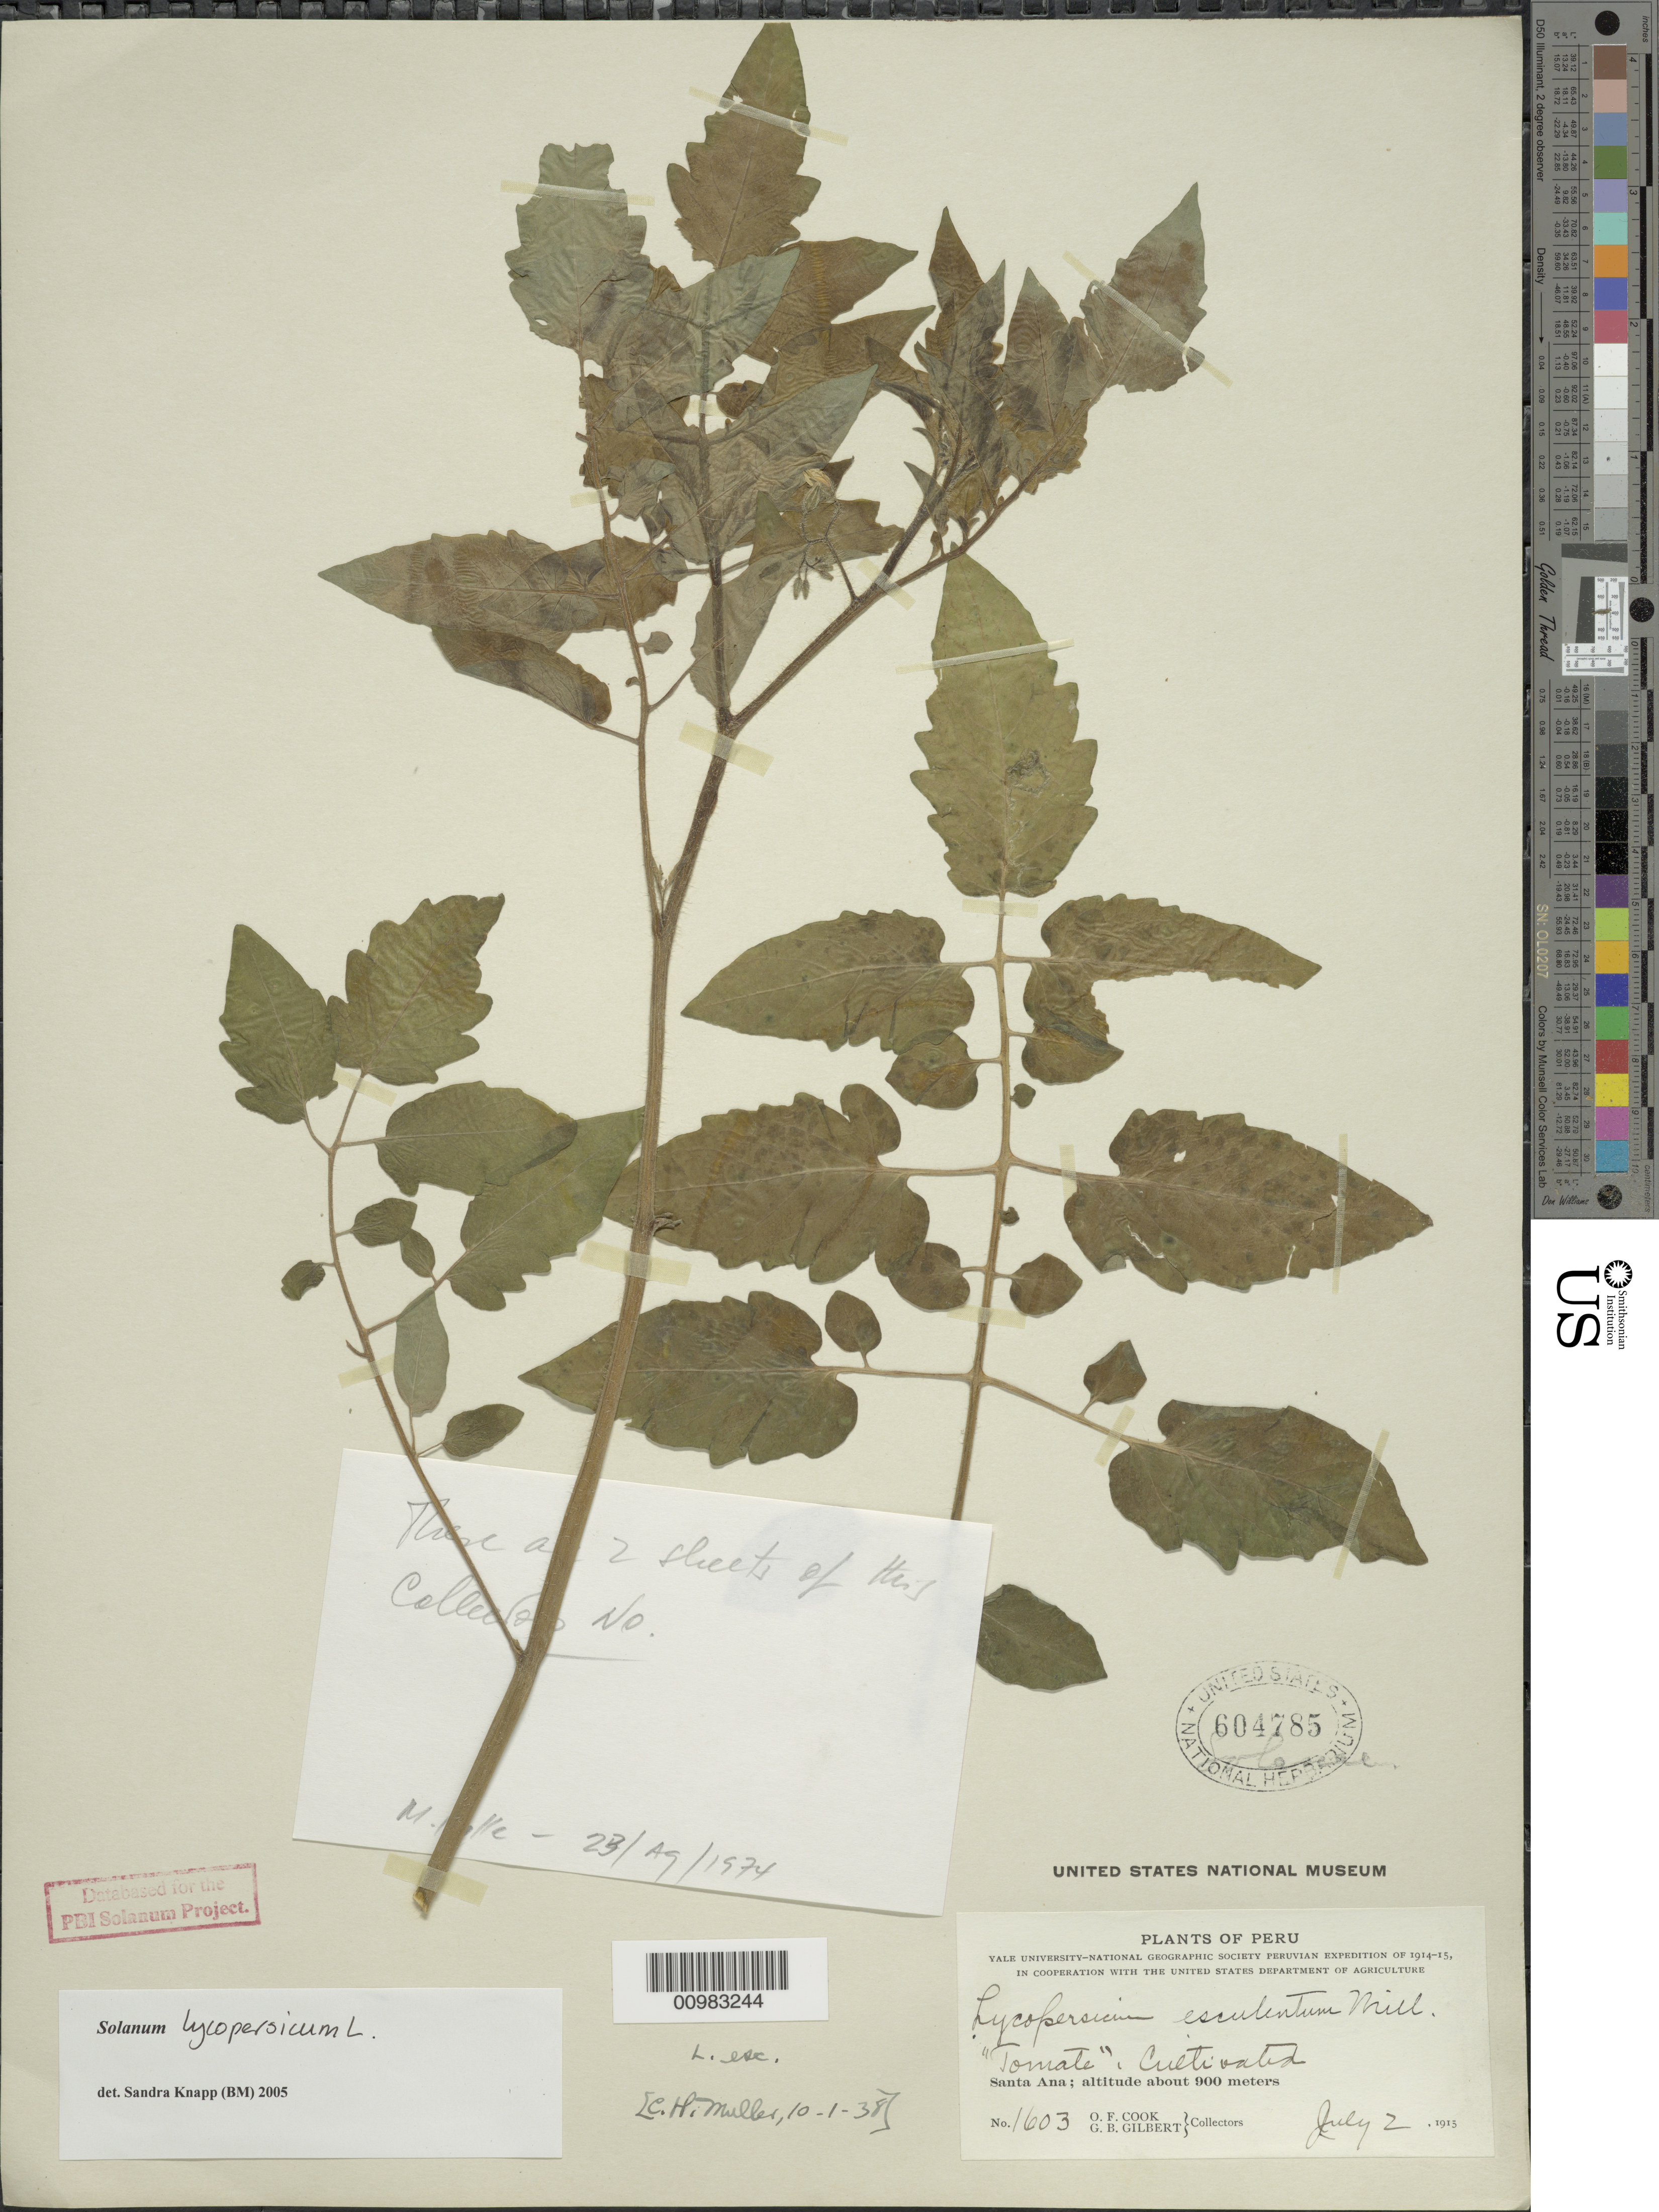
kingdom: Plantae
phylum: Tracheophyta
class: Magnoliopsida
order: Solanales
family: Solanaceae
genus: Solanum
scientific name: Solanum lycopersicum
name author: L.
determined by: Knapp, S. D.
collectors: O. F. Cook & G. B. Gilbert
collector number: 1603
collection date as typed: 2 Jul 1915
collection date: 1915-07-02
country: Peru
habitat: cultivated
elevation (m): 200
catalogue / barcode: US 604785